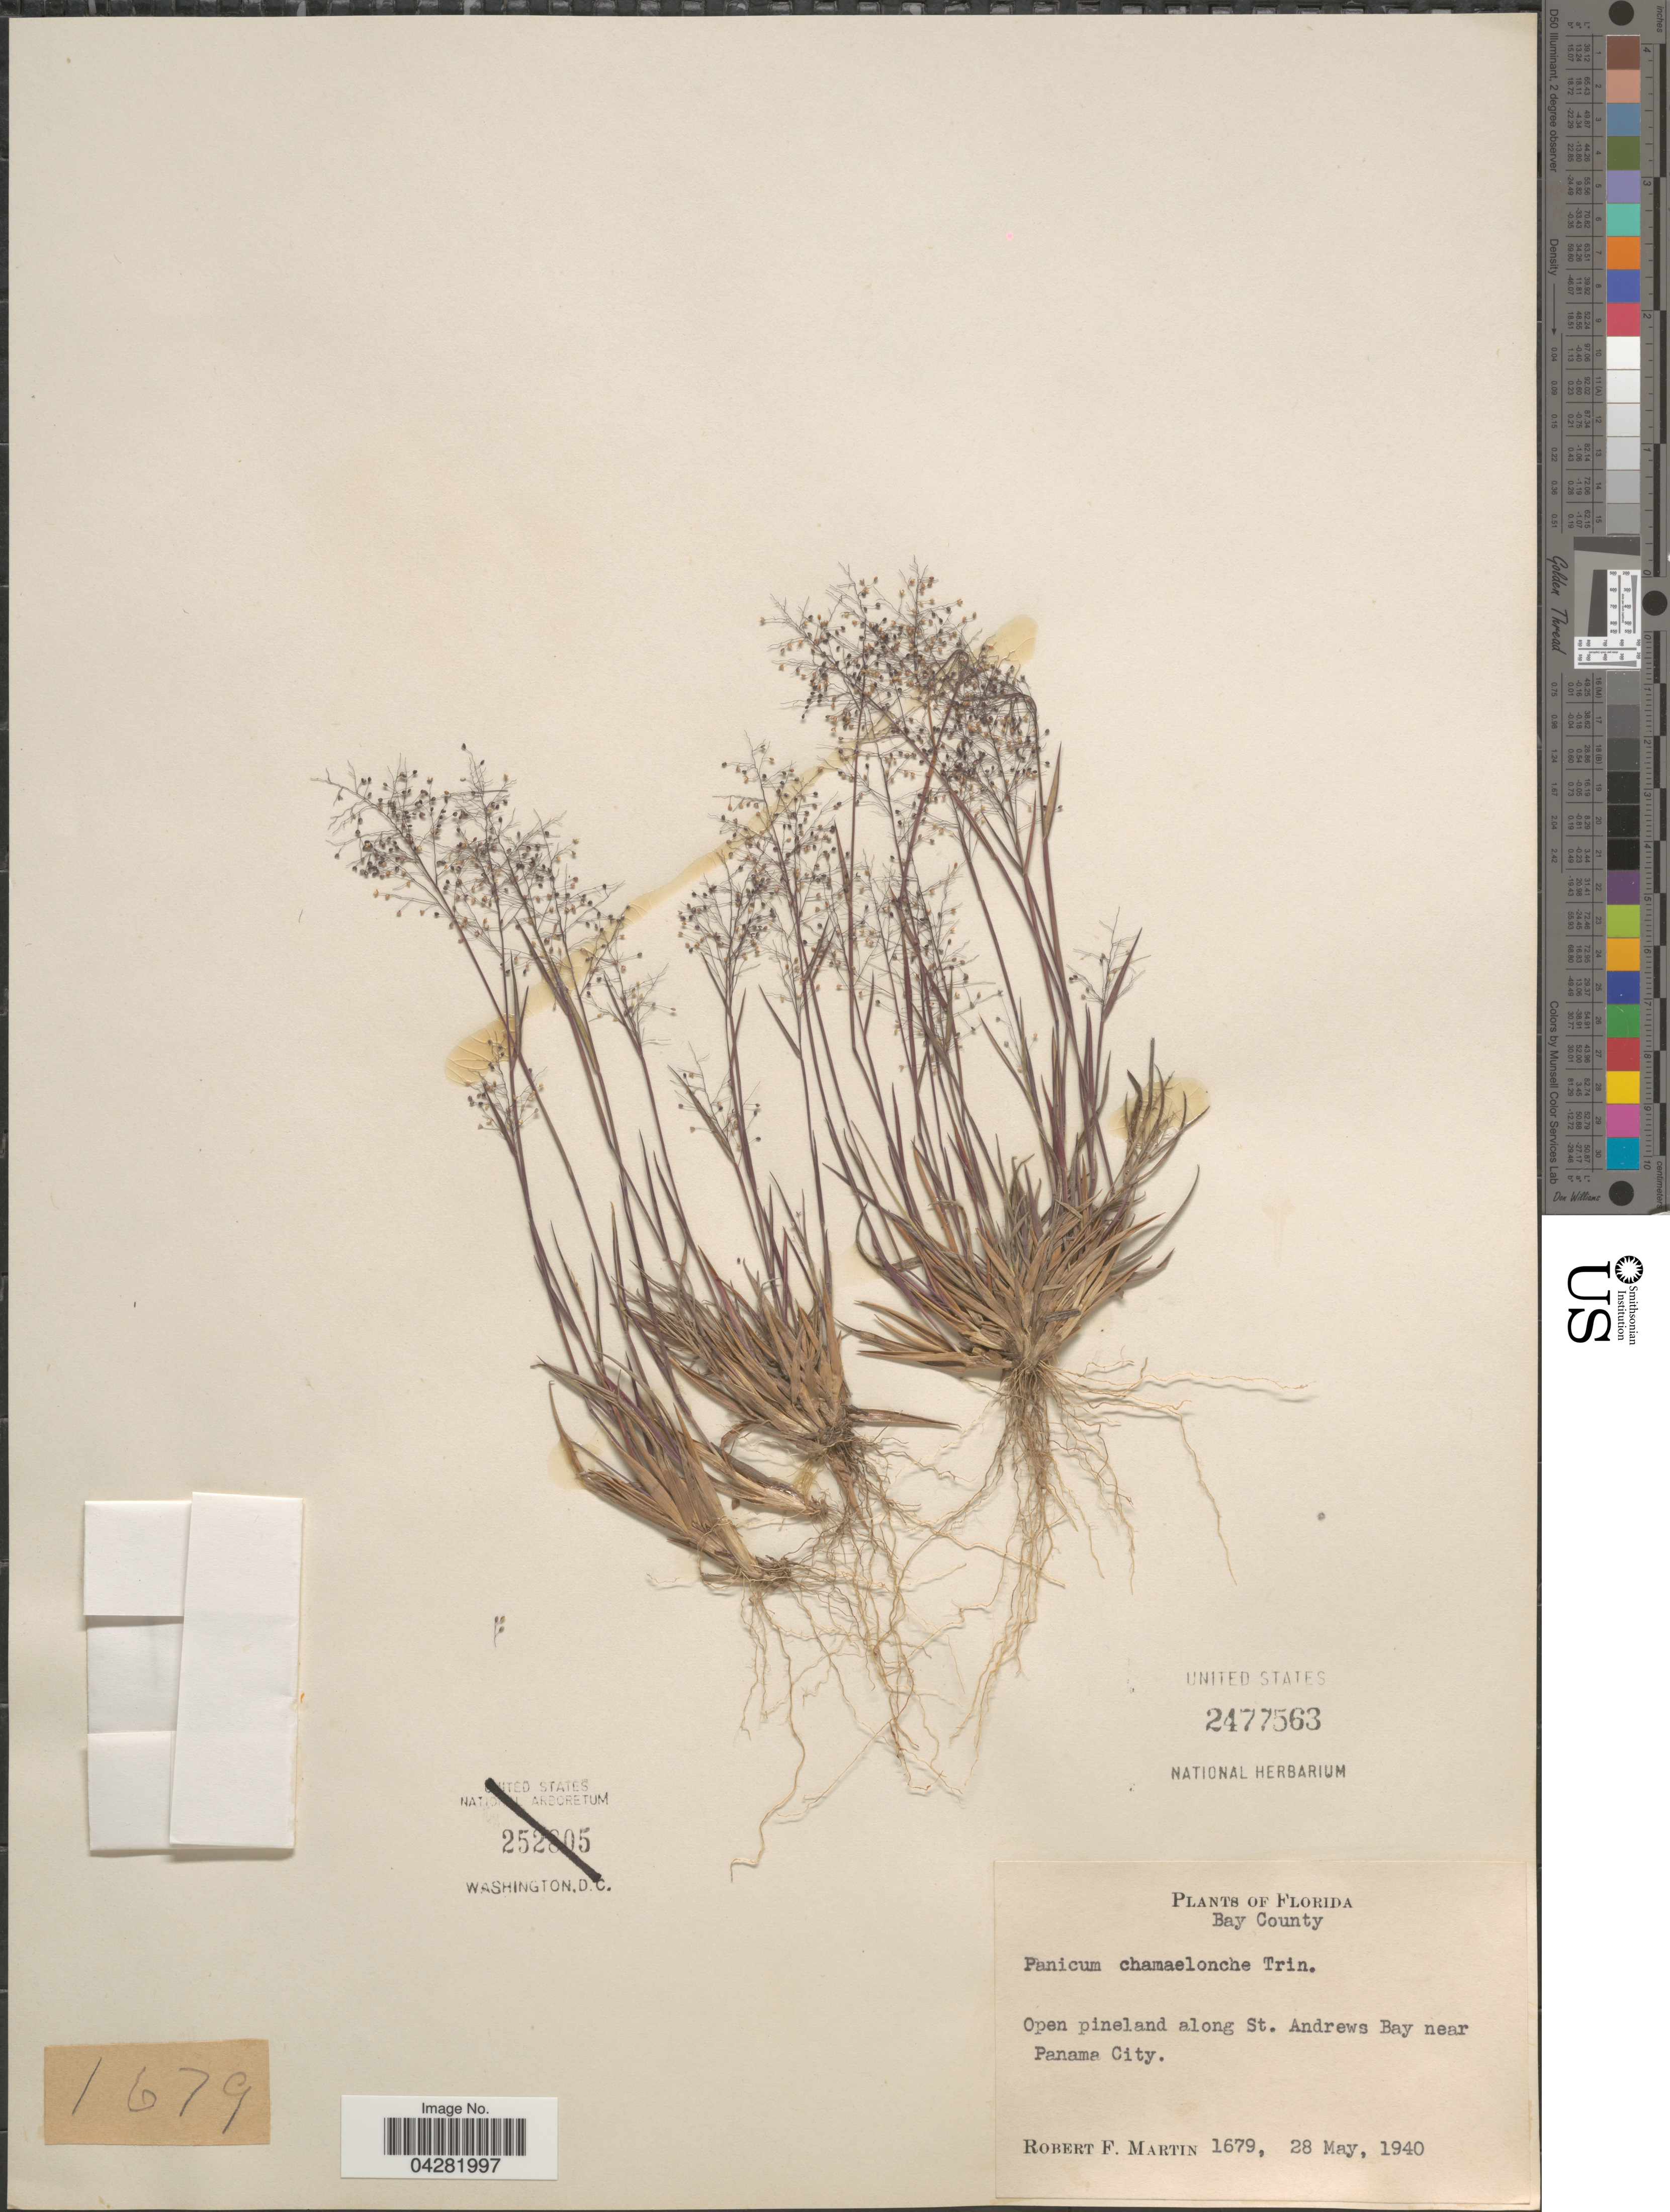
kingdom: Plantae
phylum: Tracheophyta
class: Liliopsida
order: Poales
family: Poaceae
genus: Dichanthelium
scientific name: Dichanthelium ensifolium var. ensifolium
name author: (Baldwin ex Elliot) Gould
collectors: R. F. Martin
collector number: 1679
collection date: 1940-05-28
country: United States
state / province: Florida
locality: Bay County. Along St. Andrews Bay near Panama City.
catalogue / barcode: US 2477563